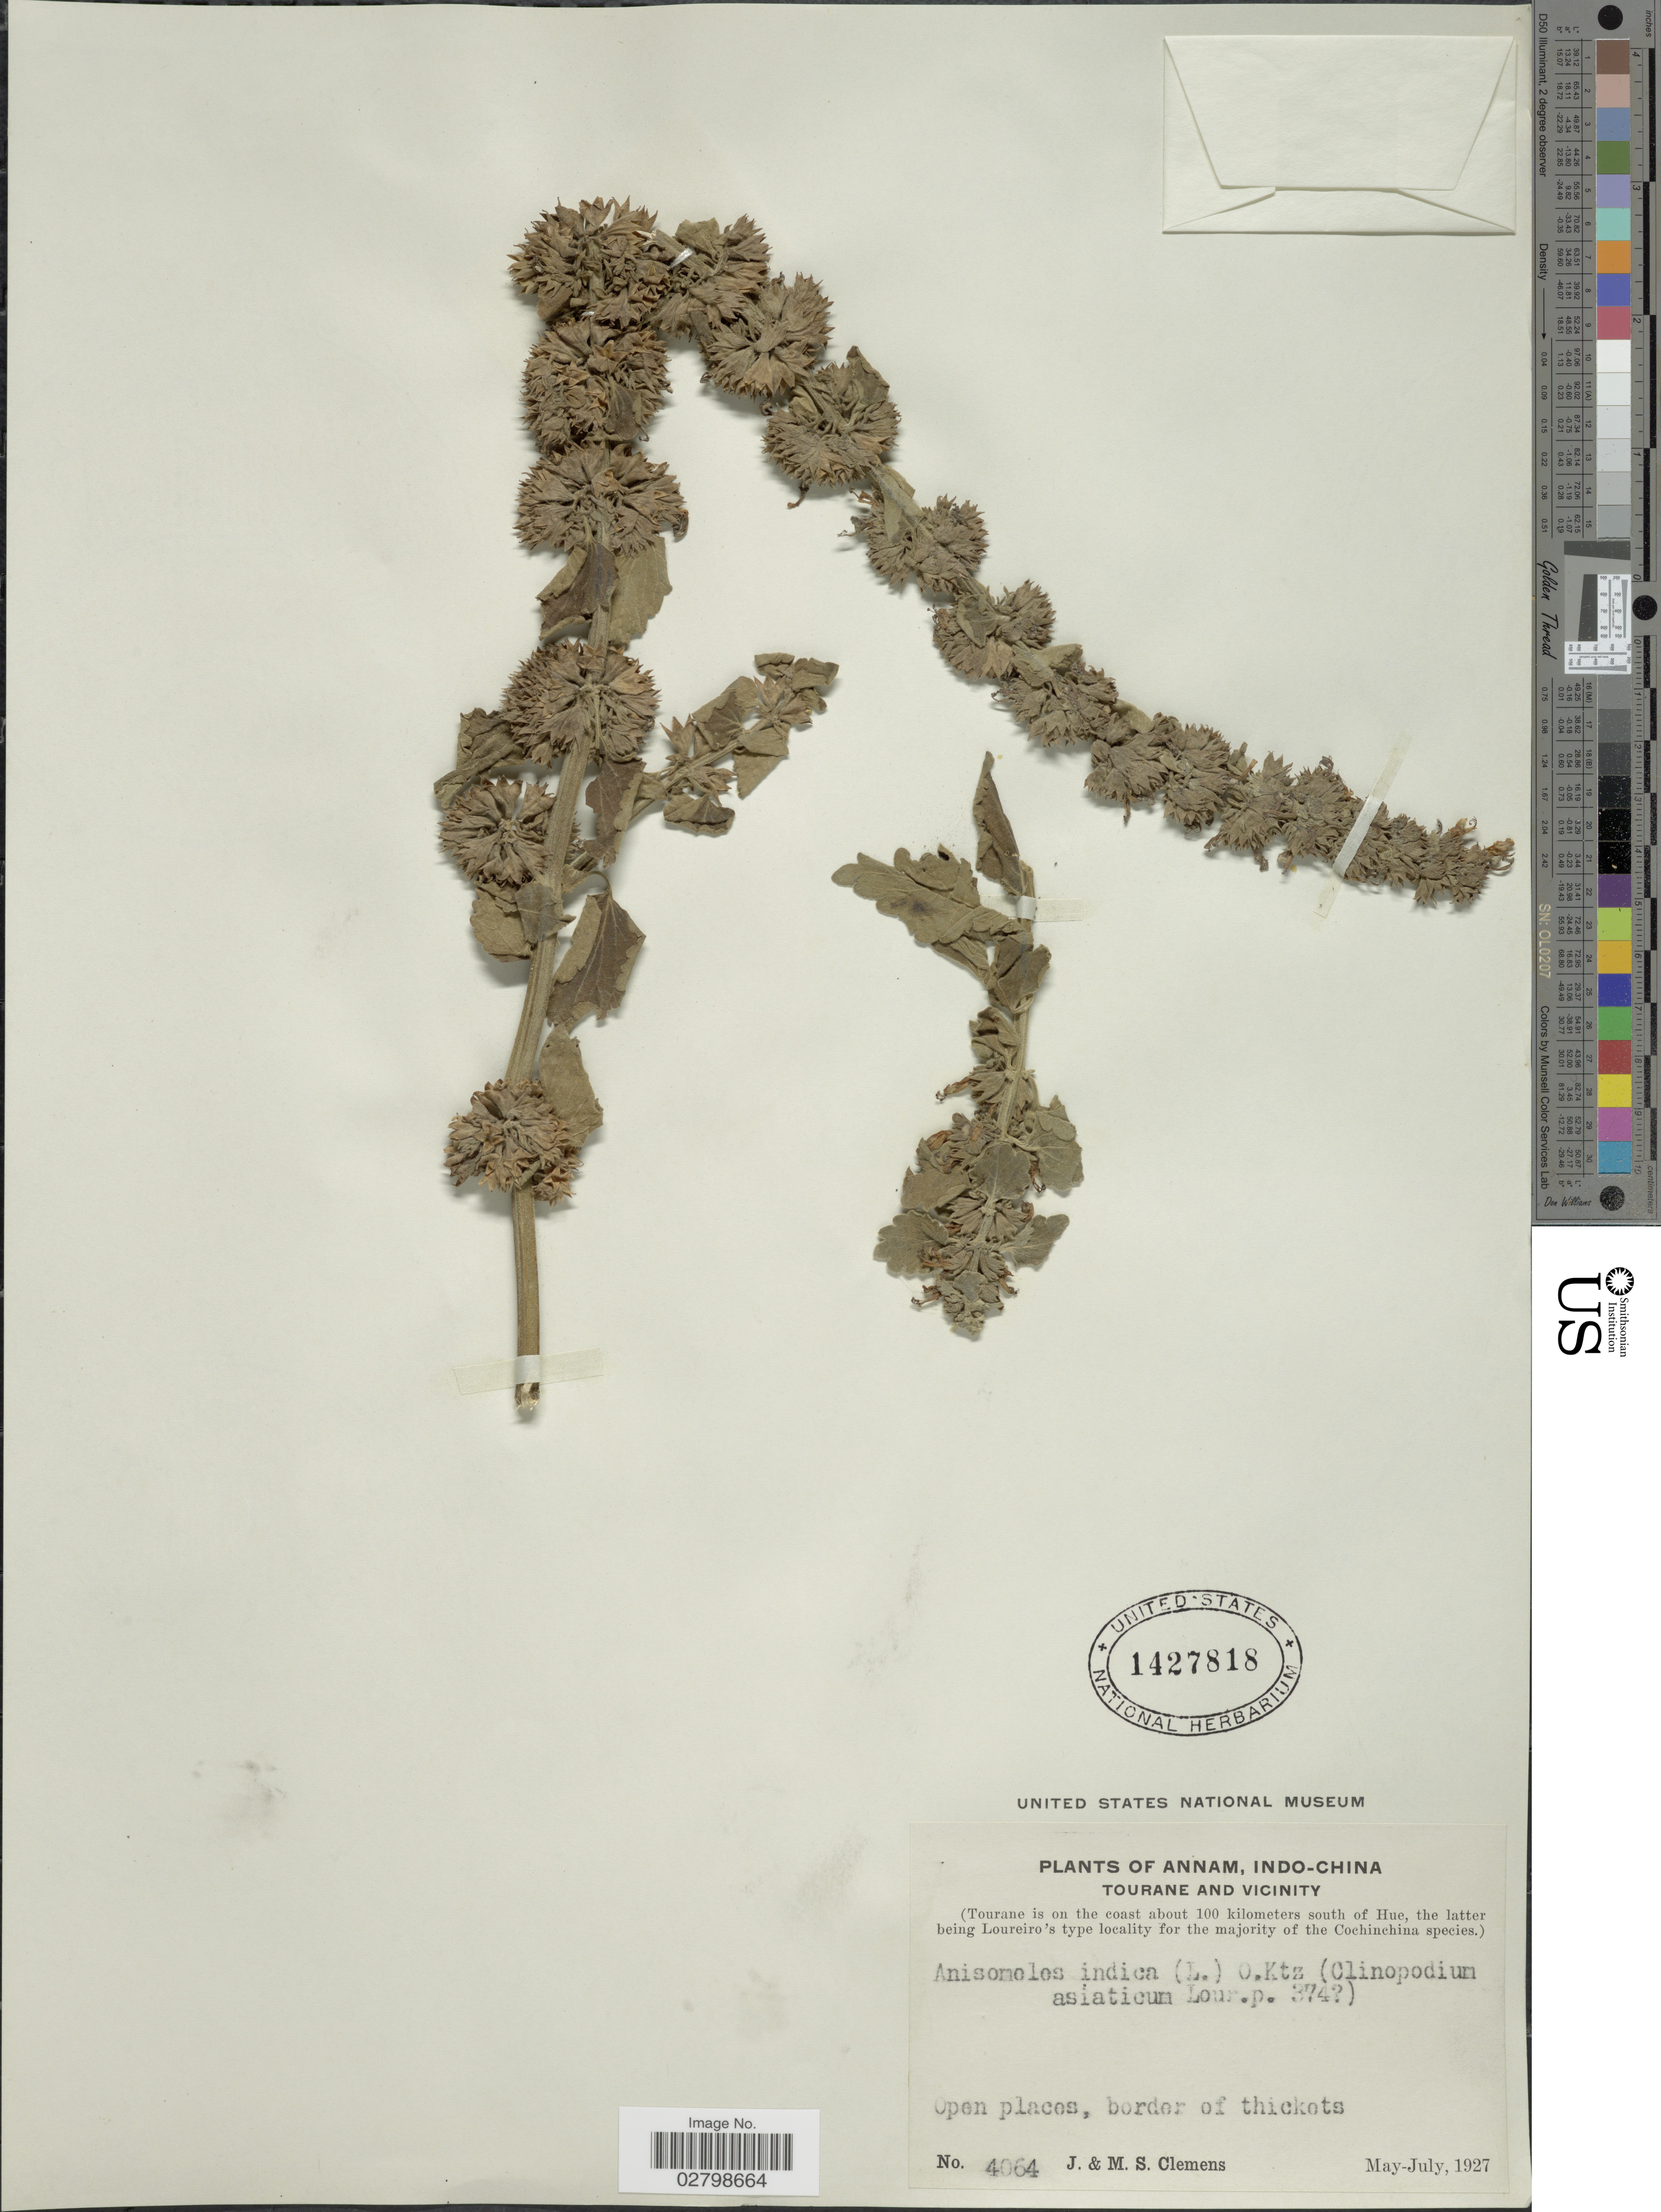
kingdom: Plantae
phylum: Tracheophyta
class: Magnoliopsida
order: Lamiales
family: Lamiaceae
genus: Anisomeles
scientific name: Anisomeles indica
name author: (L.) Kuntze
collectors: J. Clemens & M. S. Clemens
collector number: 4064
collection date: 1927-05/1927-07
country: Vietnam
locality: Annam, Indo-China, Tourane and Vicinity, (Tourane is on the coast about 100 kilometers south of Hue).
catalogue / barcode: US 1427818